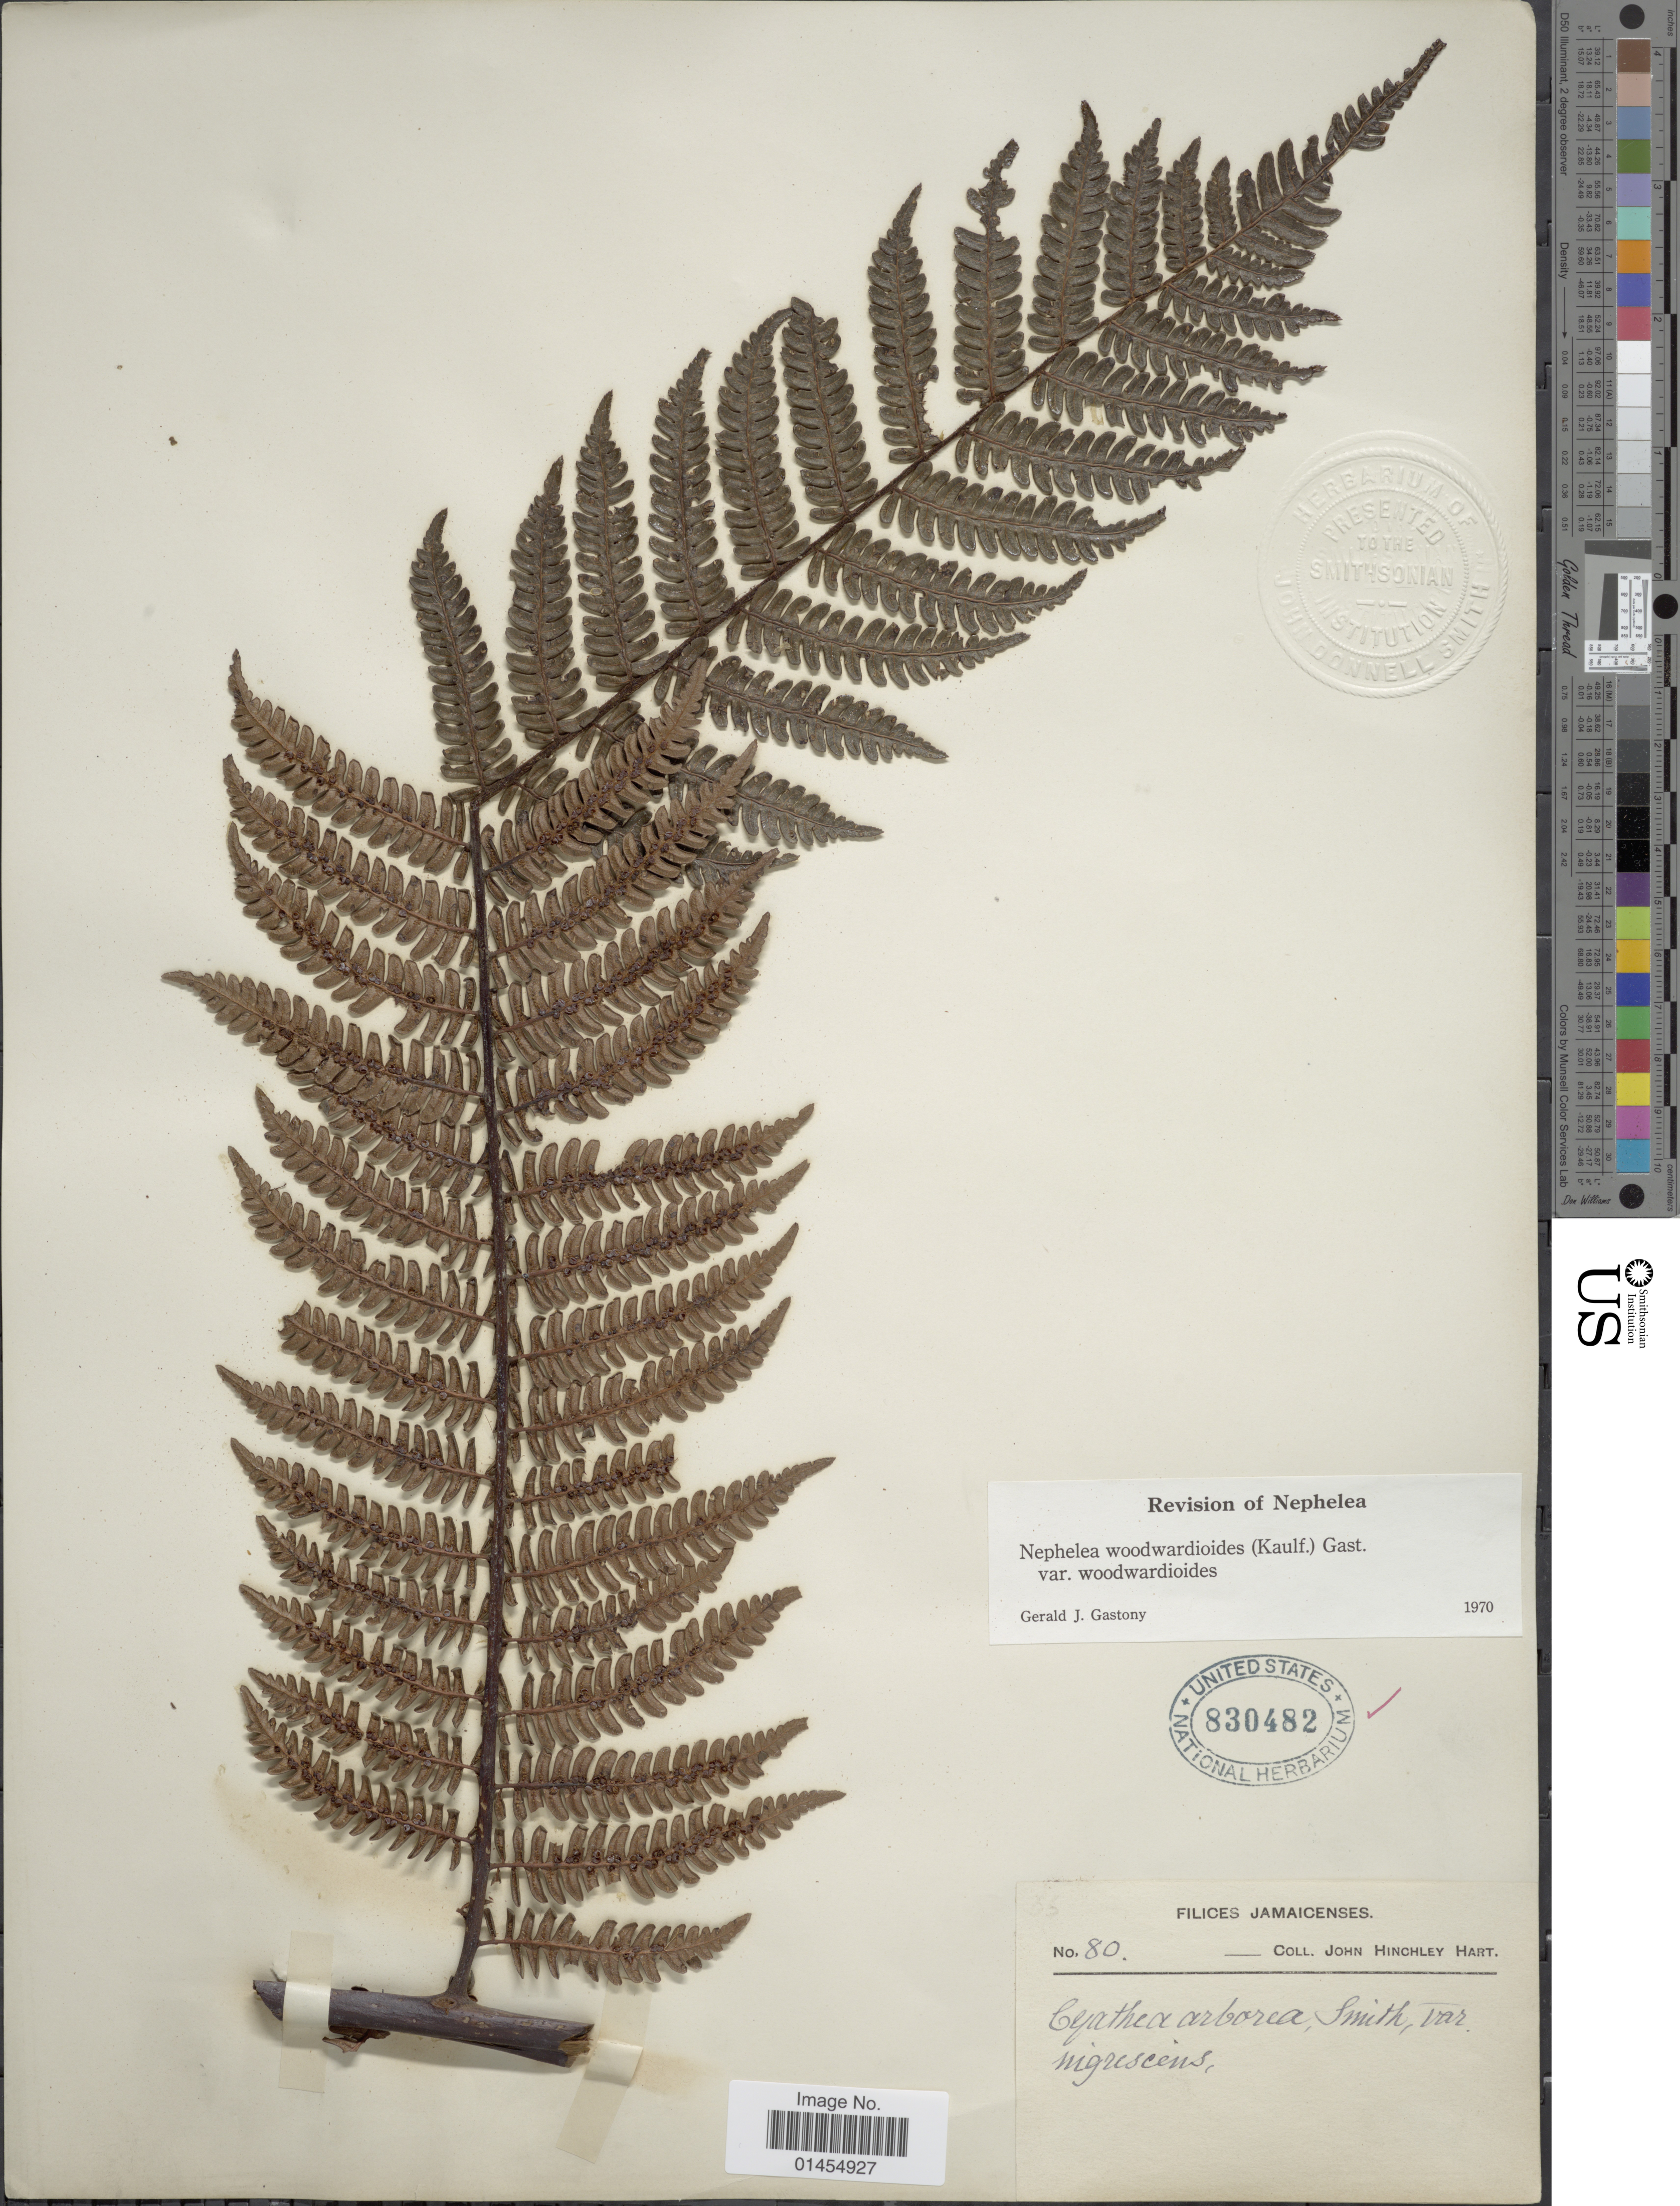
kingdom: Plantae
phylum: Tracheophyta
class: Polypodiopsida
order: Cyatheales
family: Cyatheaceae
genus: Alsophila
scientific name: Alsophila woodwardioides var. woodwardioides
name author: (Kaulf.) D.S. Conant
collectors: J. H. Hart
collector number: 80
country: Jamaica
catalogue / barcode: US 830482